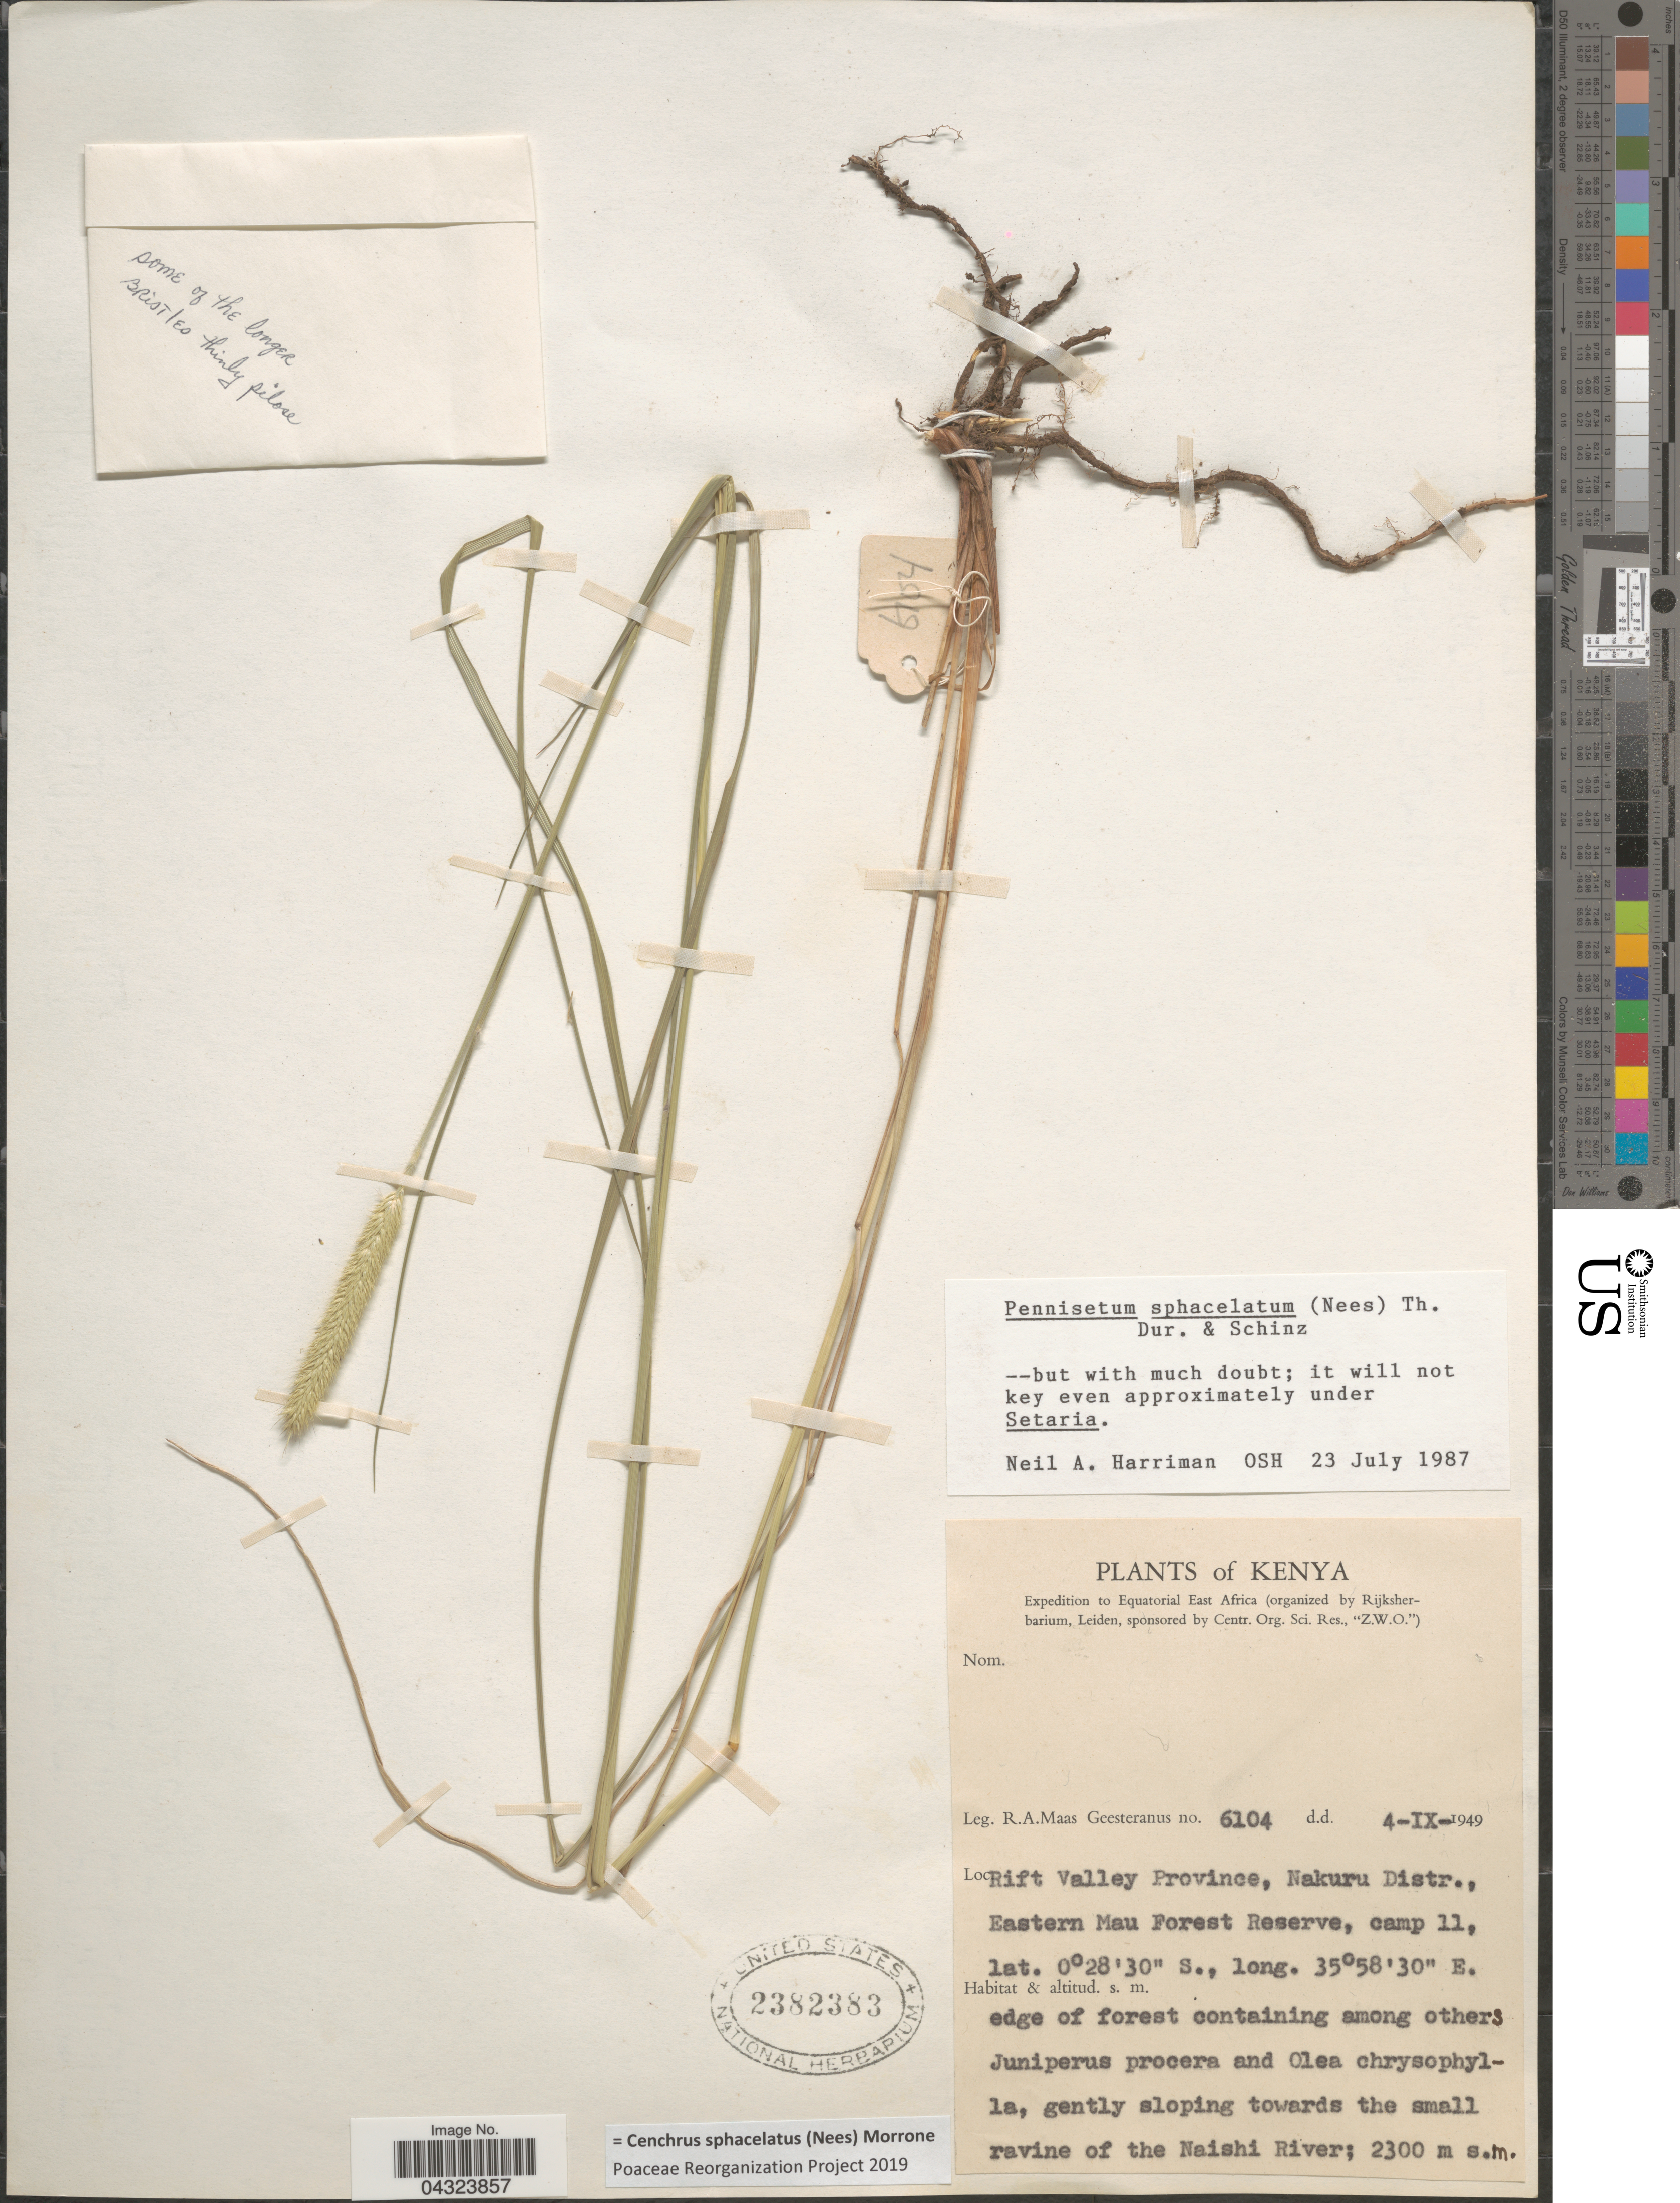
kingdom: Plantae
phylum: Tracheophyta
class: Liliopsida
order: Poales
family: Poaceae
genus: Cenchrus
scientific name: Cenchrus sphacelatus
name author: (Nees) Morrone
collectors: R. A. Maas Geesteranus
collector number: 6104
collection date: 1949-09-04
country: Kenya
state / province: Nakuru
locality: Rift Valley Province, Nakuru Distr. Eastern Mau Forest Reserve, camp 11.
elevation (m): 2300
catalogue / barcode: US 2382383